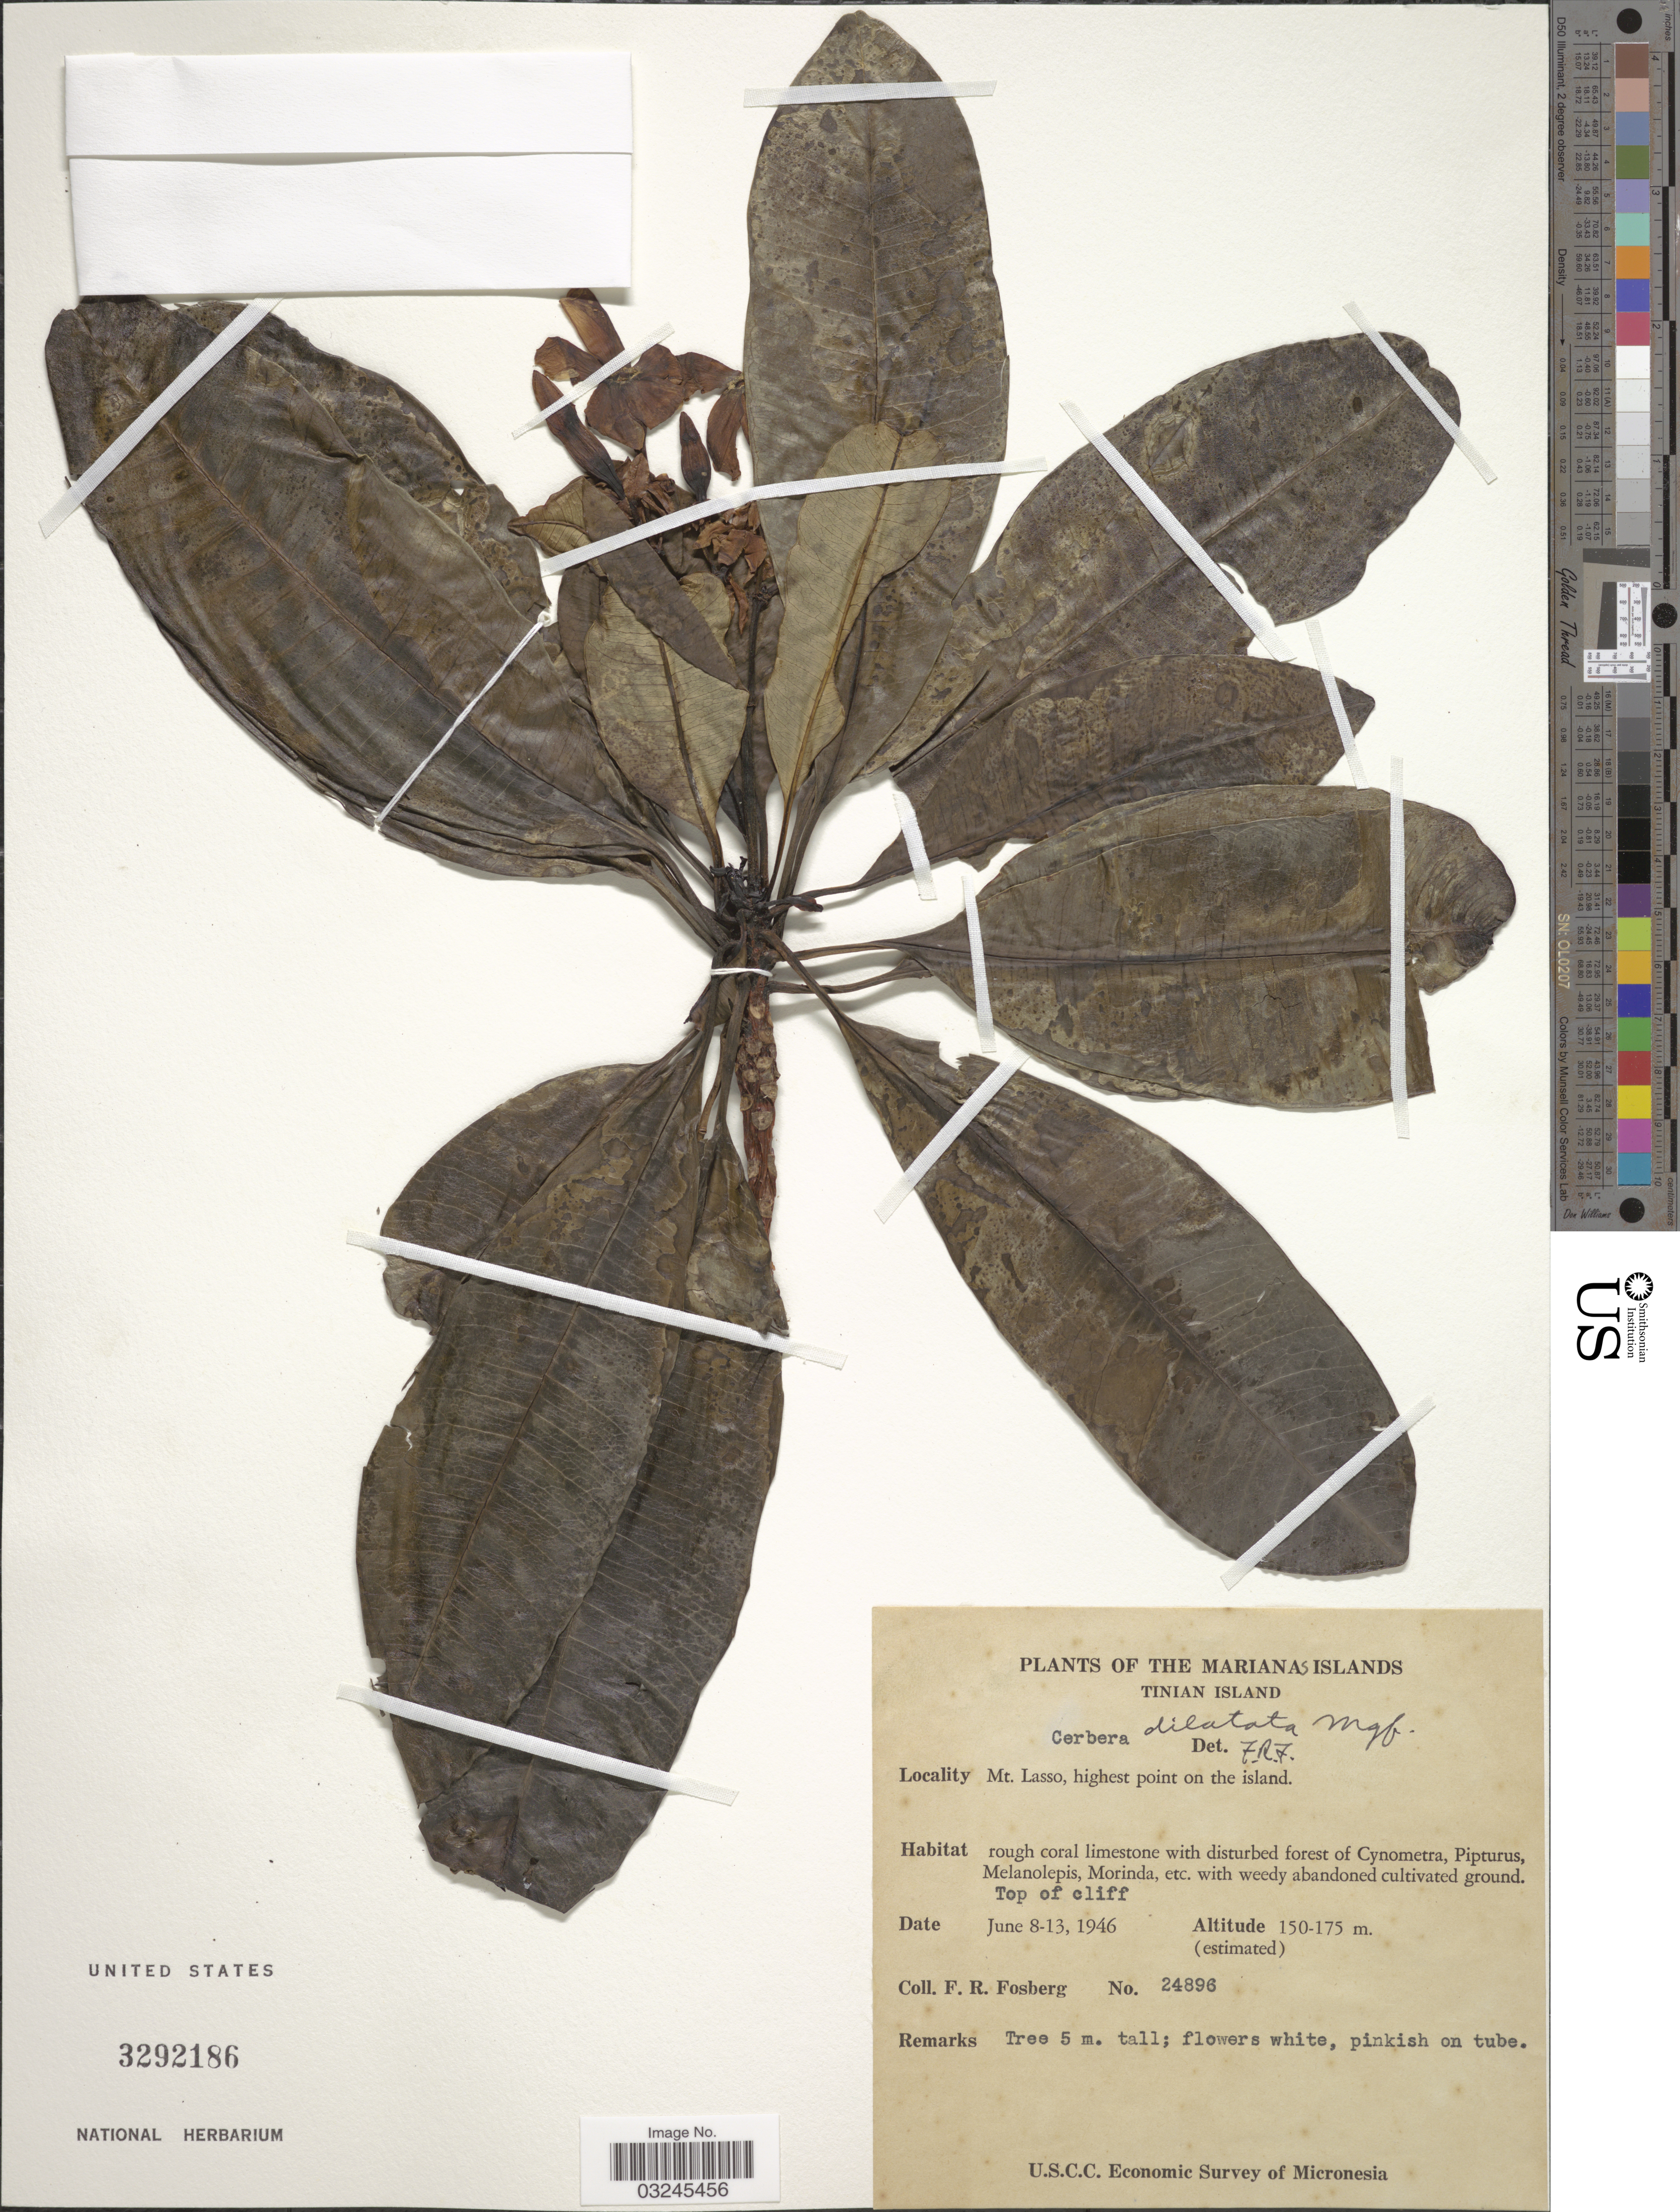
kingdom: Plantae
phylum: Tracheophyta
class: Magnoliopsida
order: Gentianales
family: Apocynaceae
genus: Cerbera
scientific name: Cerbera odollam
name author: Gaertn.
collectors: F. R. Fosberg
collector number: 24896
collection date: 1946-06-08/1946-06-13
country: Northern Mariana Islands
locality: The Marianas Islands. Tinian Island. Mt. Lasso, highest point on the island.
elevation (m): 150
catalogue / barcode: US 3292186